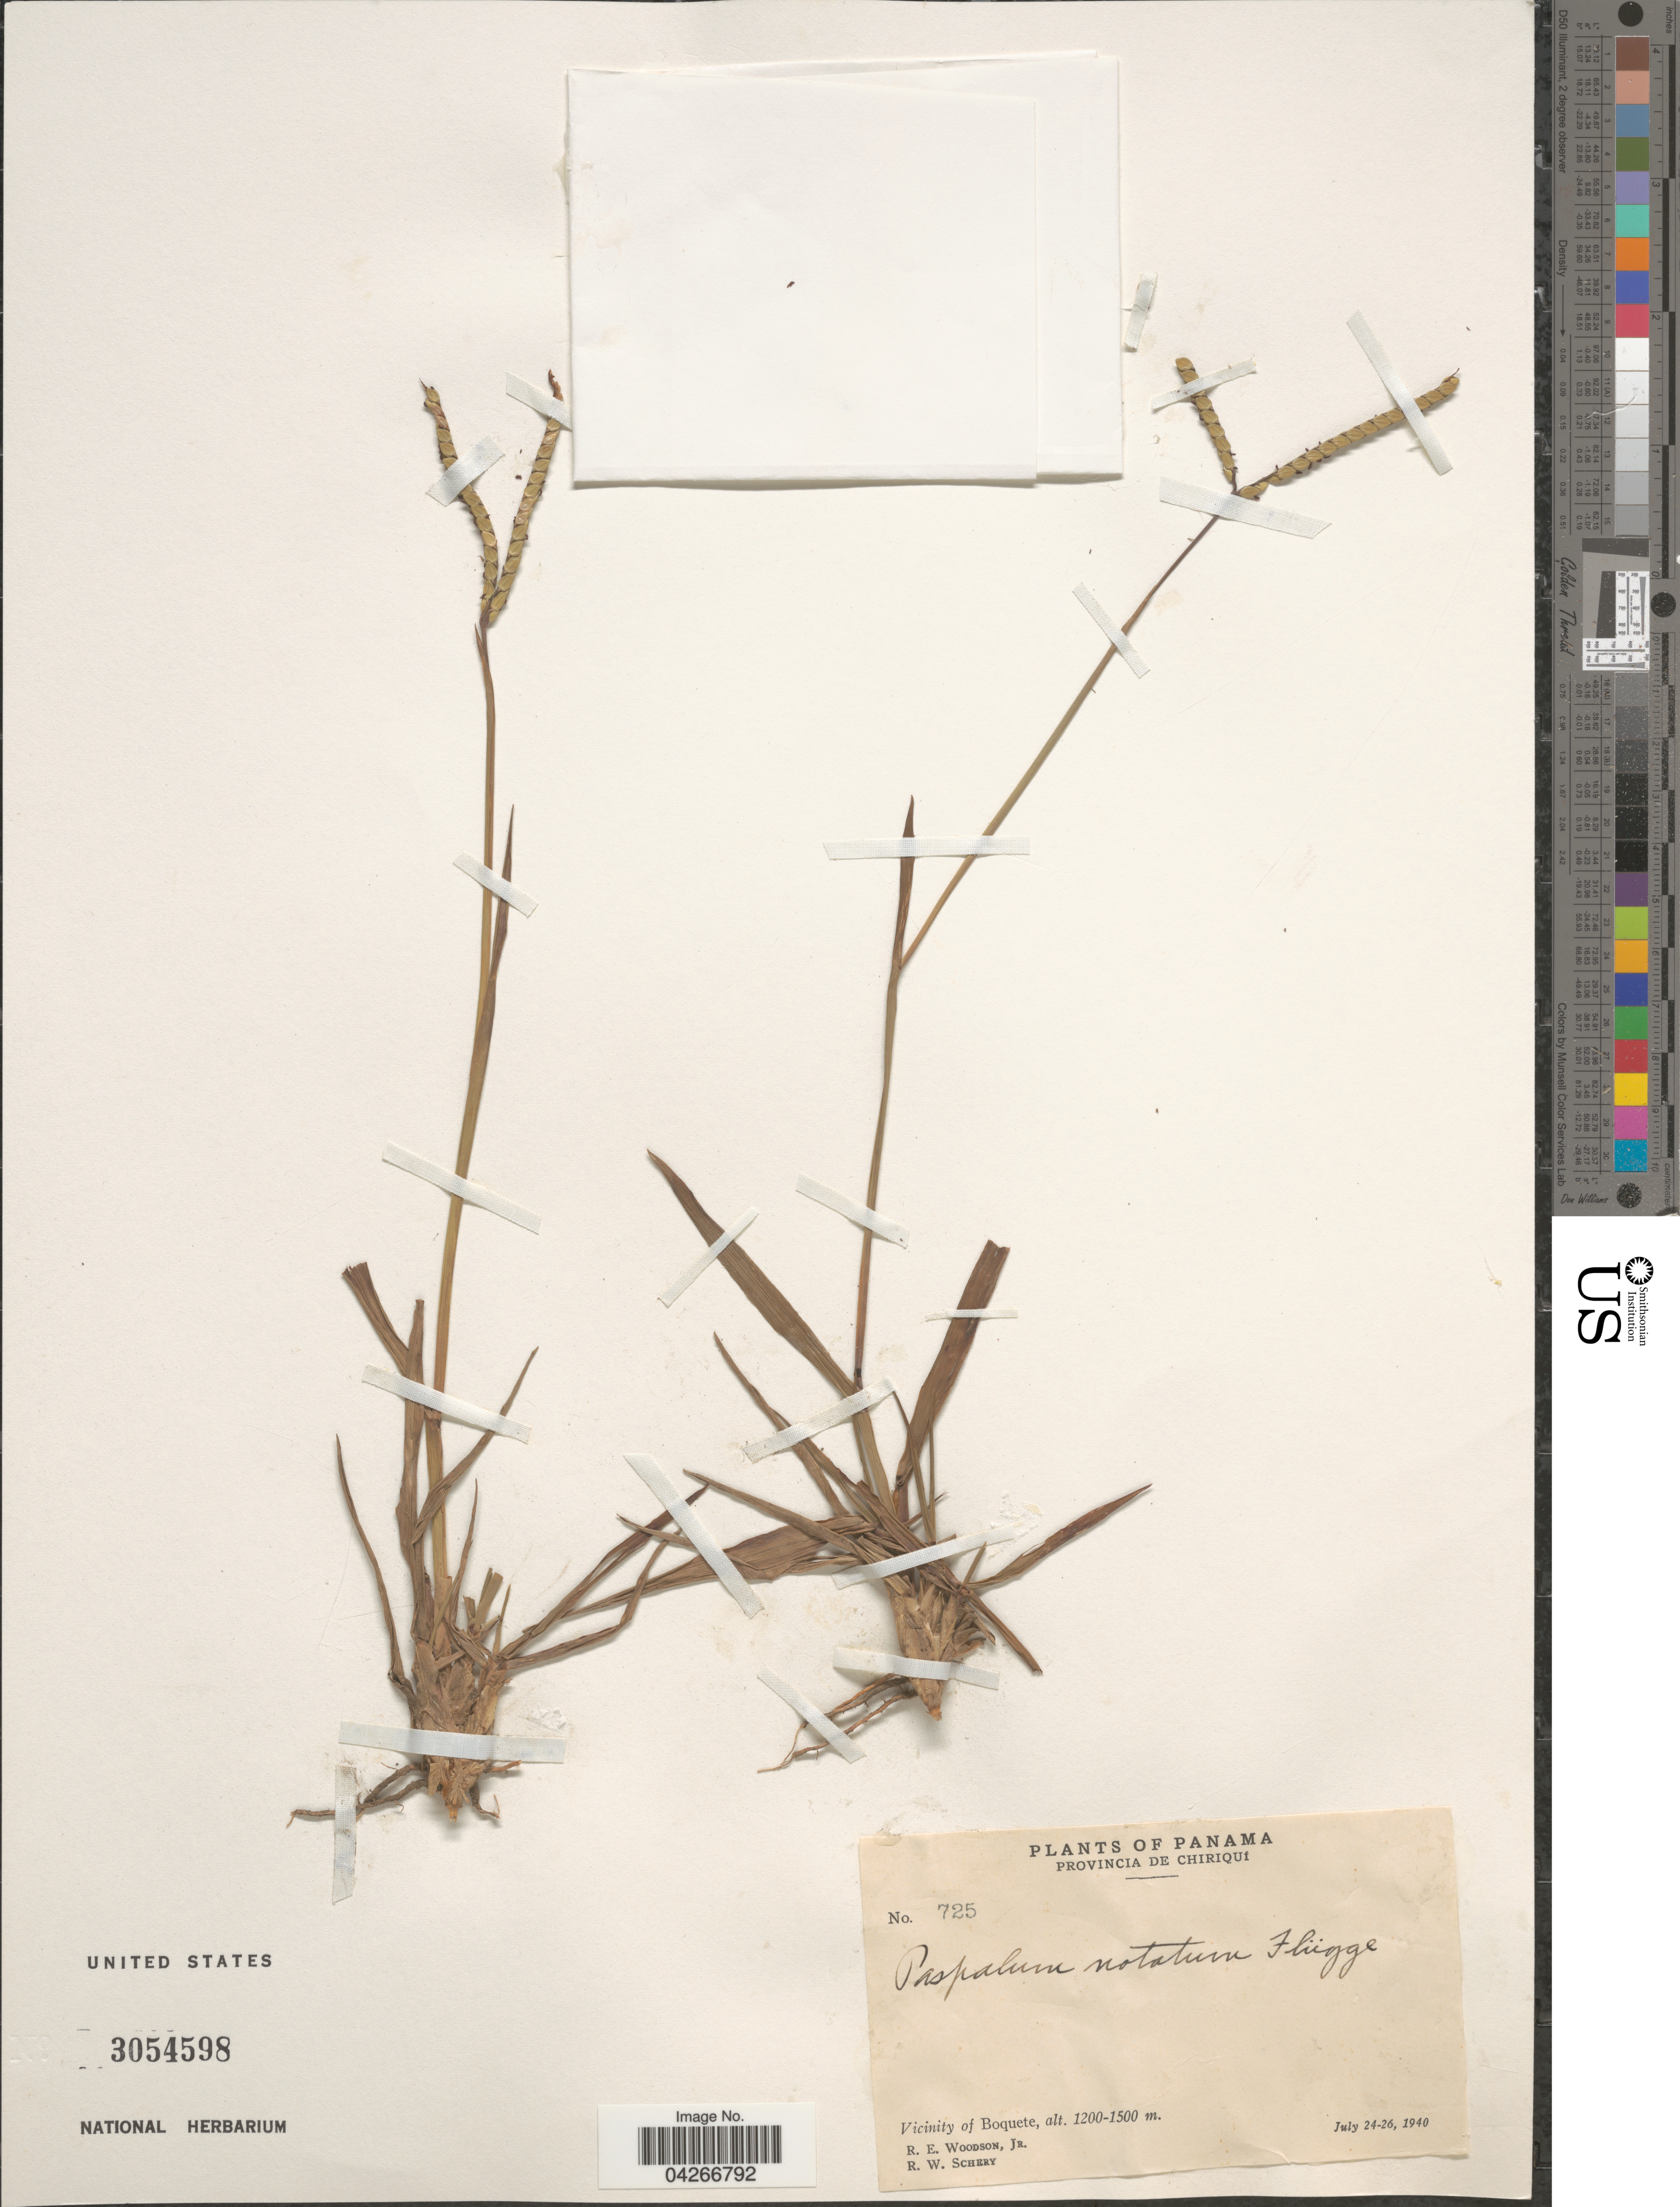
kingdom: Plantae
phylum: Tracheophyta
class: Liliopsida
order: Poales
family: Poaceae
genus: Paspalum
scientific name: Paspalum notatum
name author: Flüggé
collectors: R. E. Woodson & R. W. Schery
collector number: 725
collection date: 1940-07-24/1940-07-26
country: Panama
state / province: Chiriqui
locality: Vicinity of Boquete.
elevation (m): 1200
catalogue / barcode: US 3054598